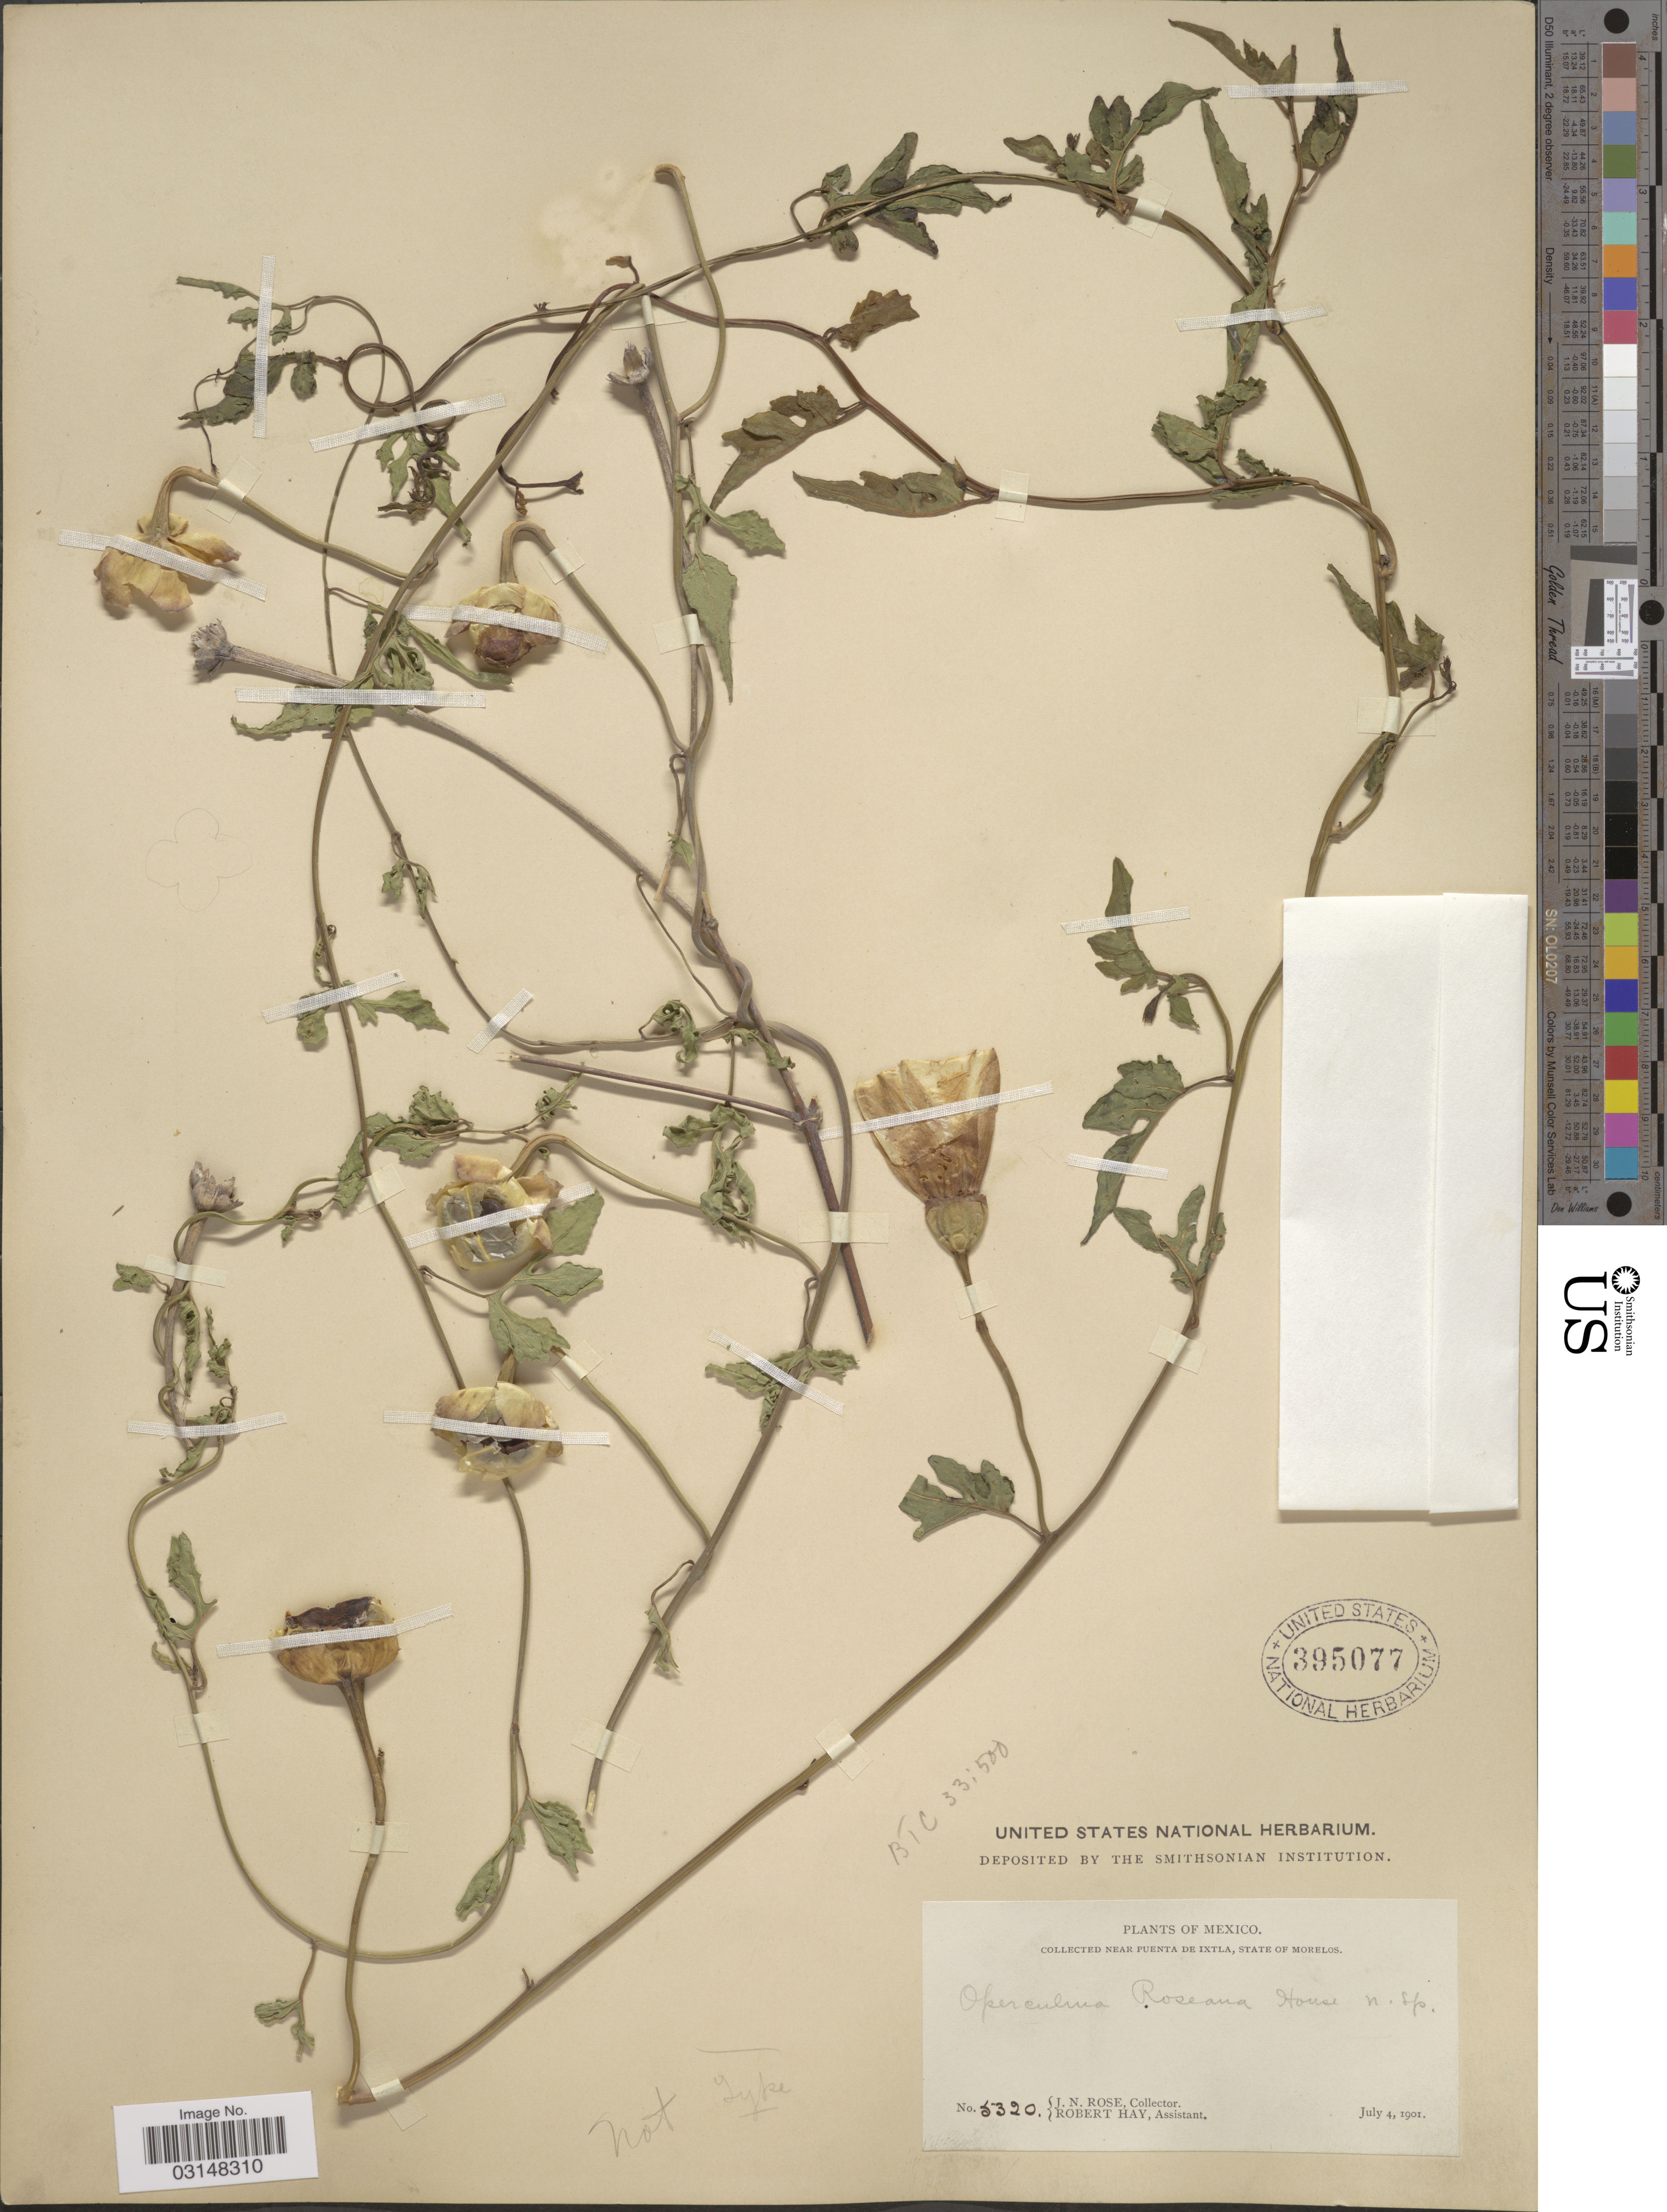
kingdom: Plantae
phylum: Tracheophyta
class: Magnoliopsida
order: Solanales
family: Convolvulaceae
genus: Operculina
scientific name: Operculina roseana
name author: House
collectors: J. N. Rose & R. H. Hay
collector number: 5320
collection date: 1901-07-04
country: Mexico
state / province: Morelos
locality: Near Puenta de Ixtla.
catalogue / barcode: US 395077